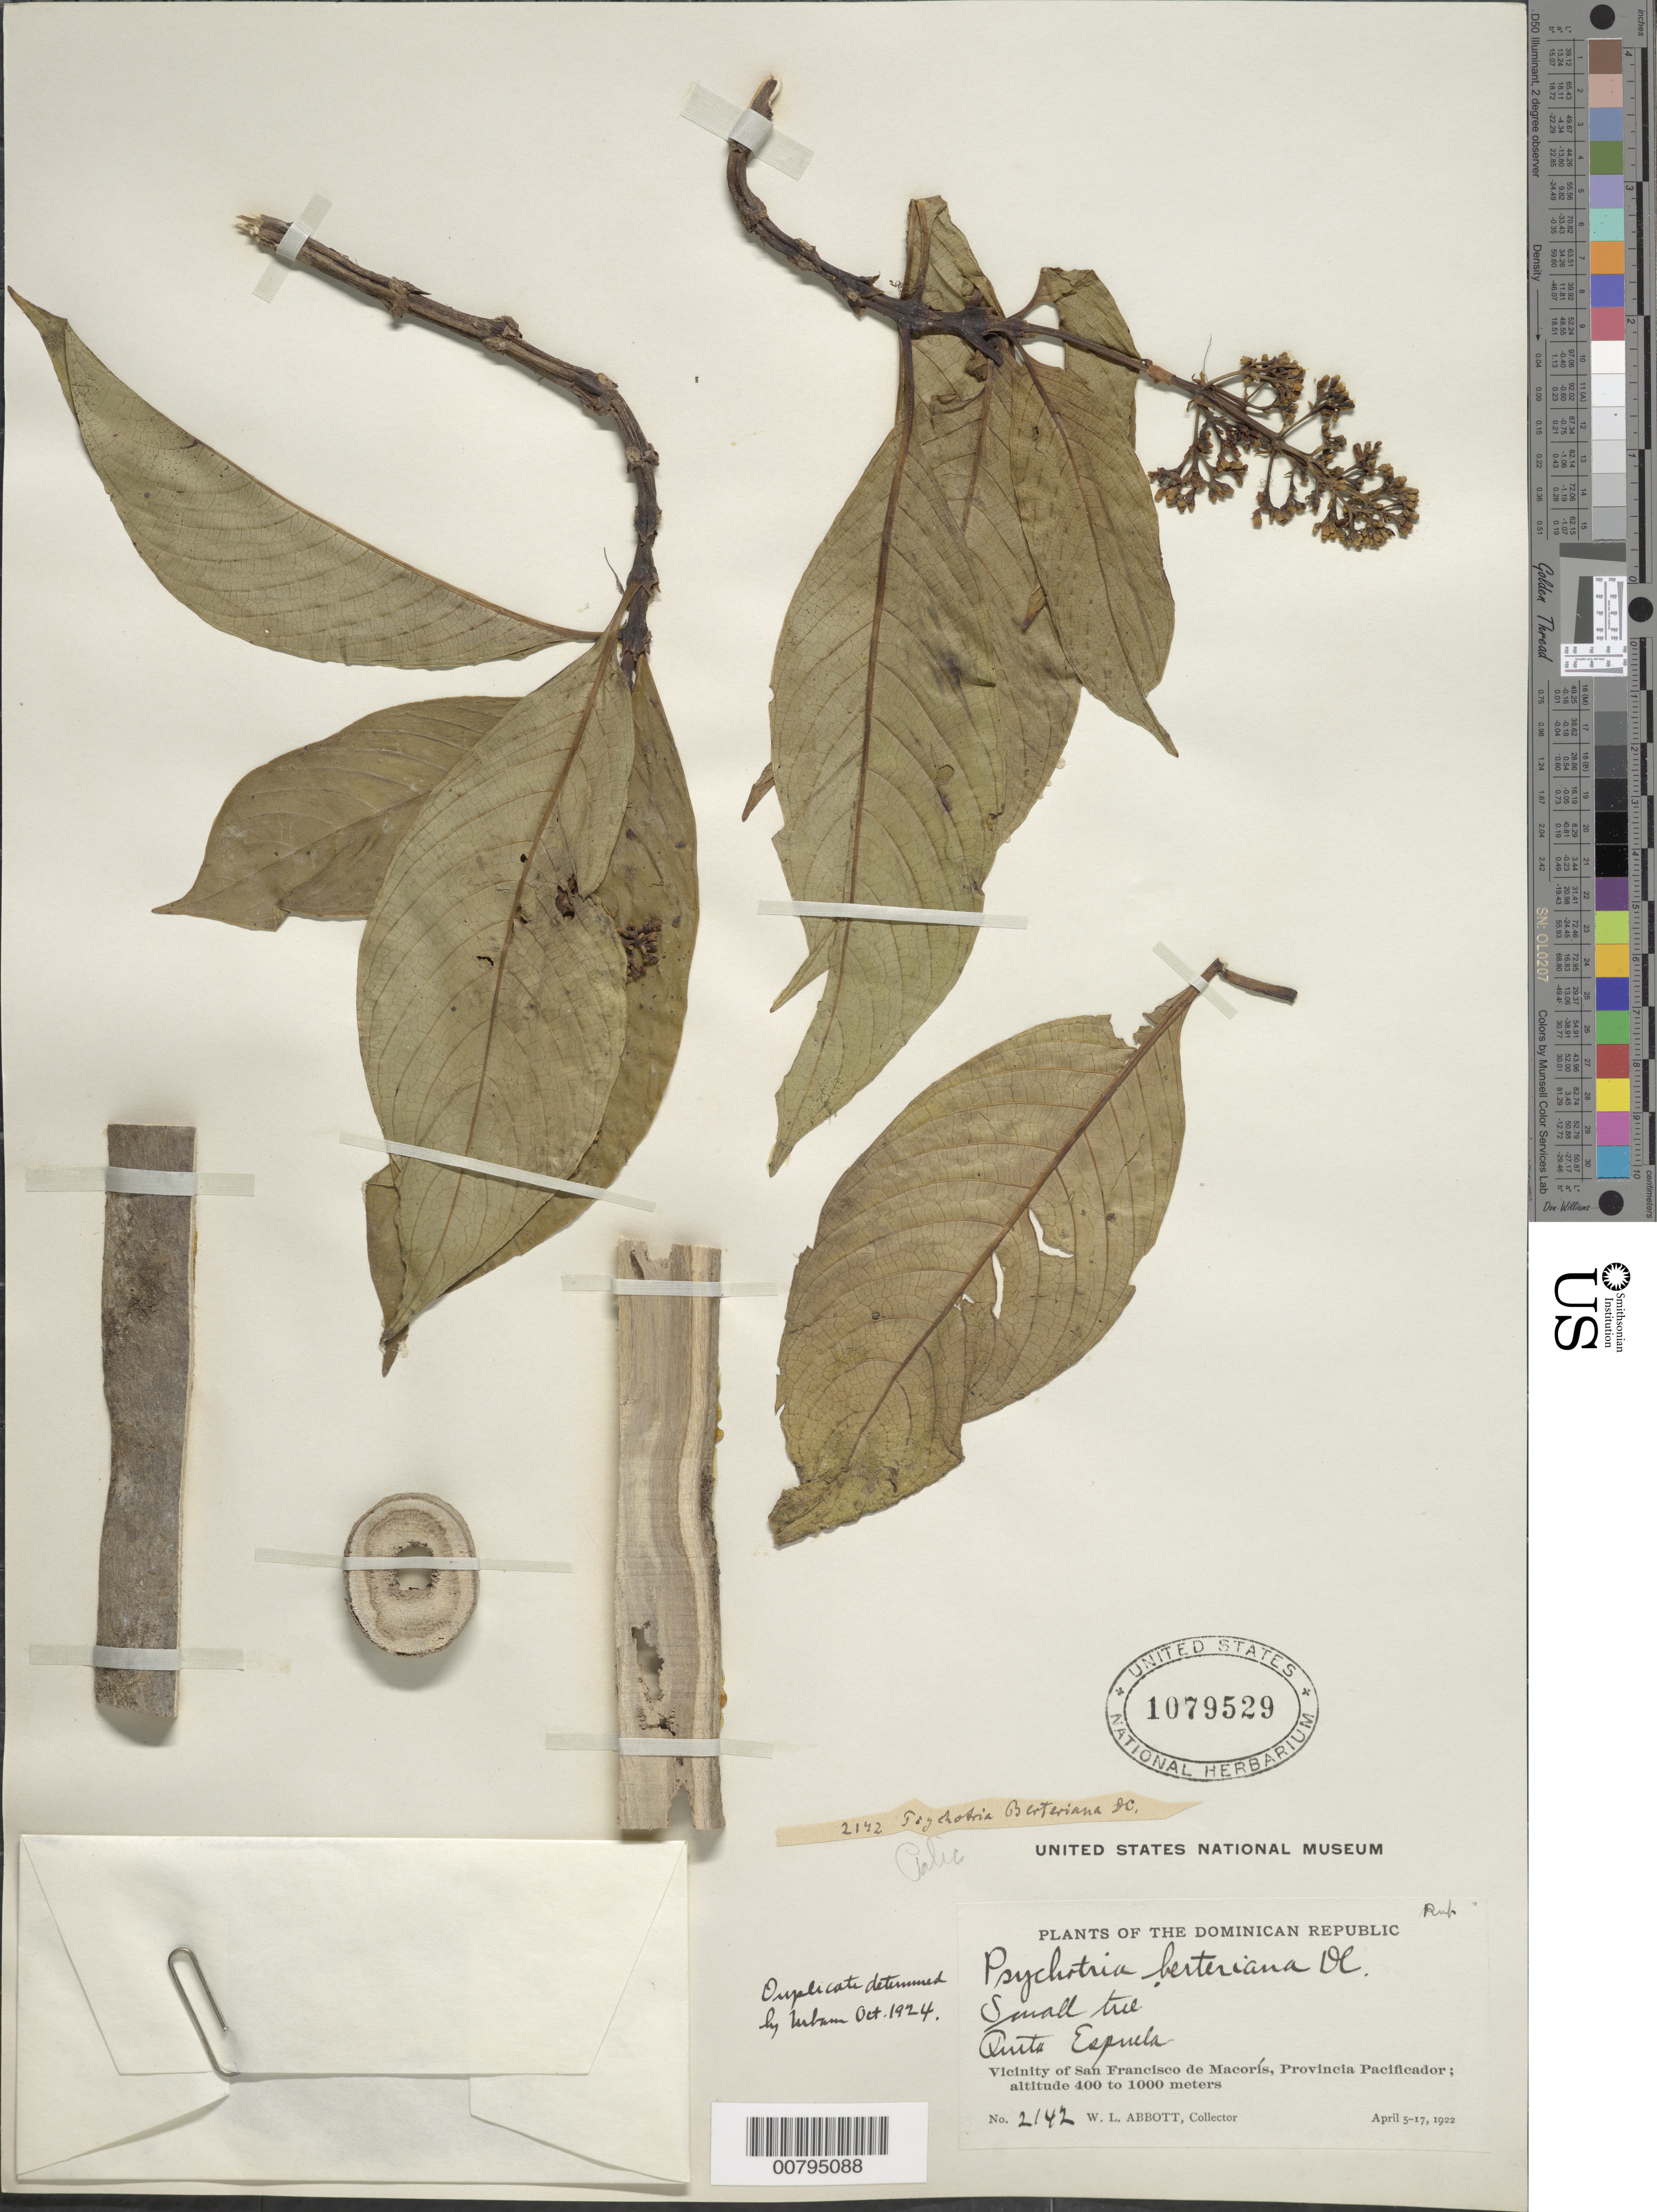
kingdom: Plantae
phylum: Tracheophyta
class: Magnoliopsida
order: Gentianales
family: Rubiaceae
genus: Psychotria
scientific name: Psychotria berteroana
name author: DC.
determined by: Urban, Ignatz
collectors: W. L. Abbott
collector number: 2142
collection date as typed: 05 Apr 1922 to 17 Apr 1922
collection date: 1922-04-05/1922-04-17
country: Dominican Republic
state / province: Duarte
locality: Quita Espuela. Vicinity of San Francisco de Macoris.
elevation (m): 400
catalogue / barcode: US 1079529